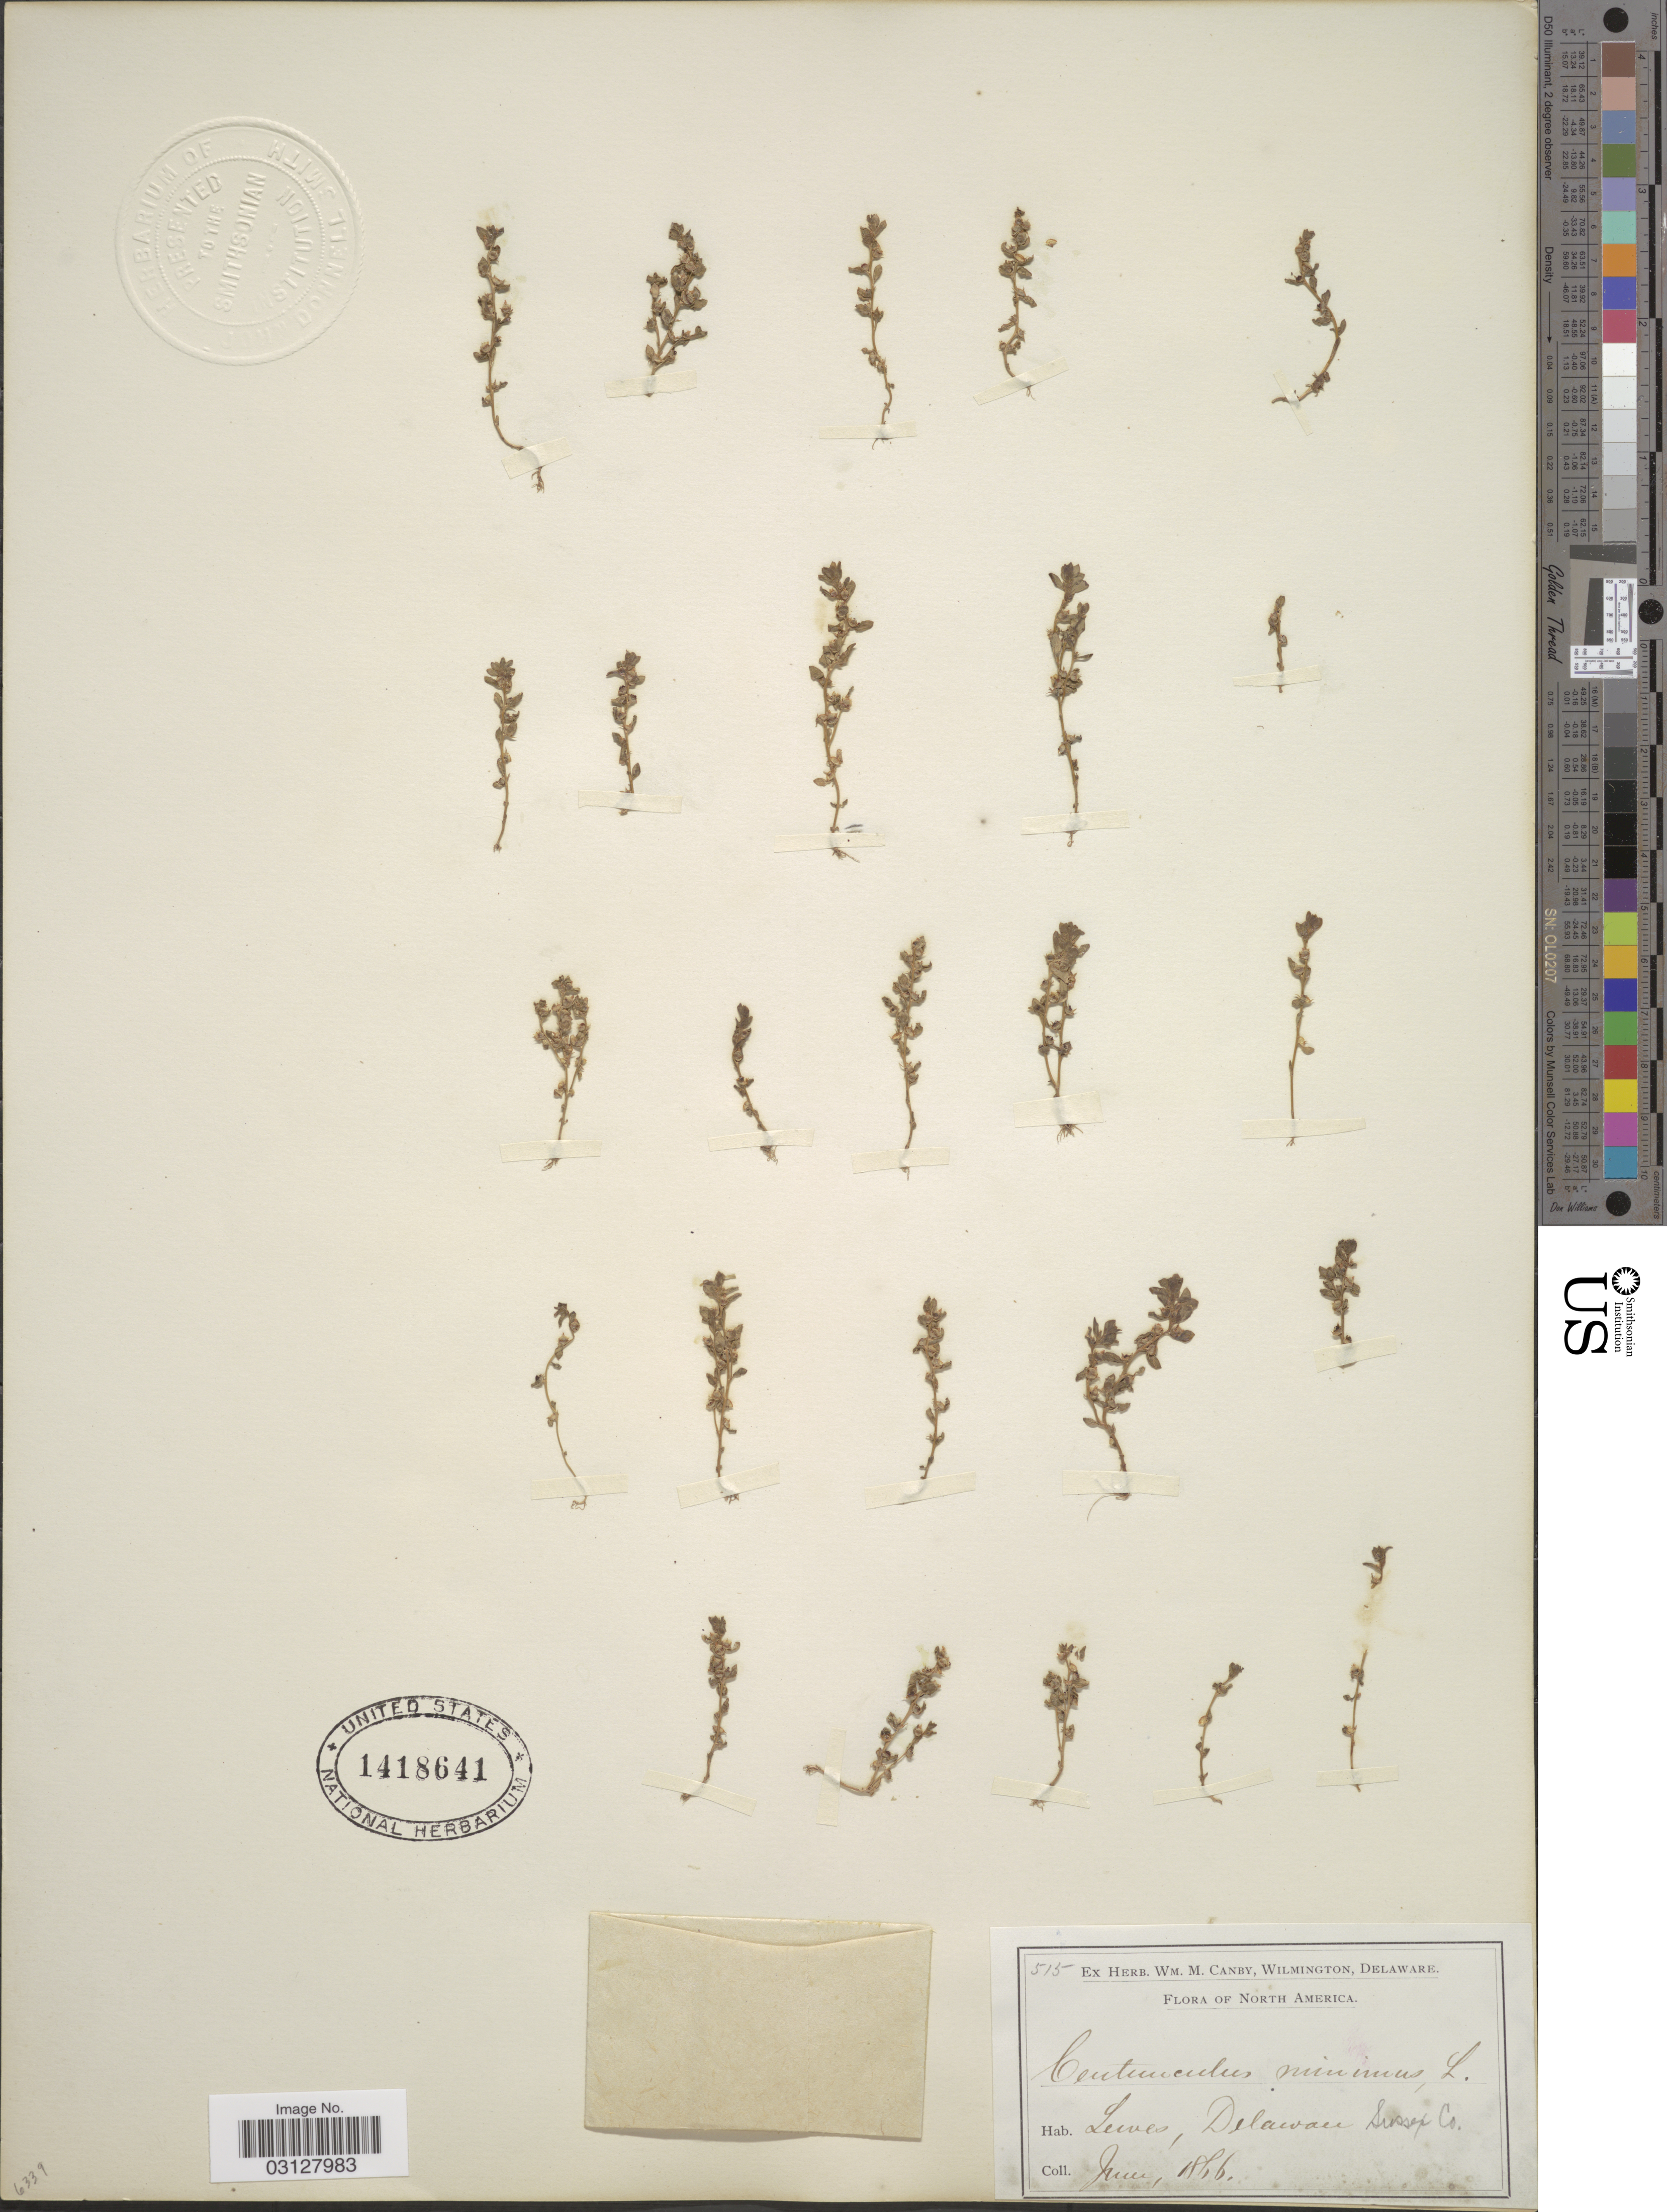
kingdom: Plantae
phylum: Tracheophyta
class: Magnoliopsida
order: Ericales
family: Primulaceae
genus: Centunculus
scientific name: Centunculus minimus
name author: L.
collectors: ex herb. W.M. Canby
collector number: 515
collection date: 1866-06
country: United States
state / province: Delaware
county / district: Sussex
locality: Lewes, Delaware, Sussex Co.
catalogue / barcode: US 1418641